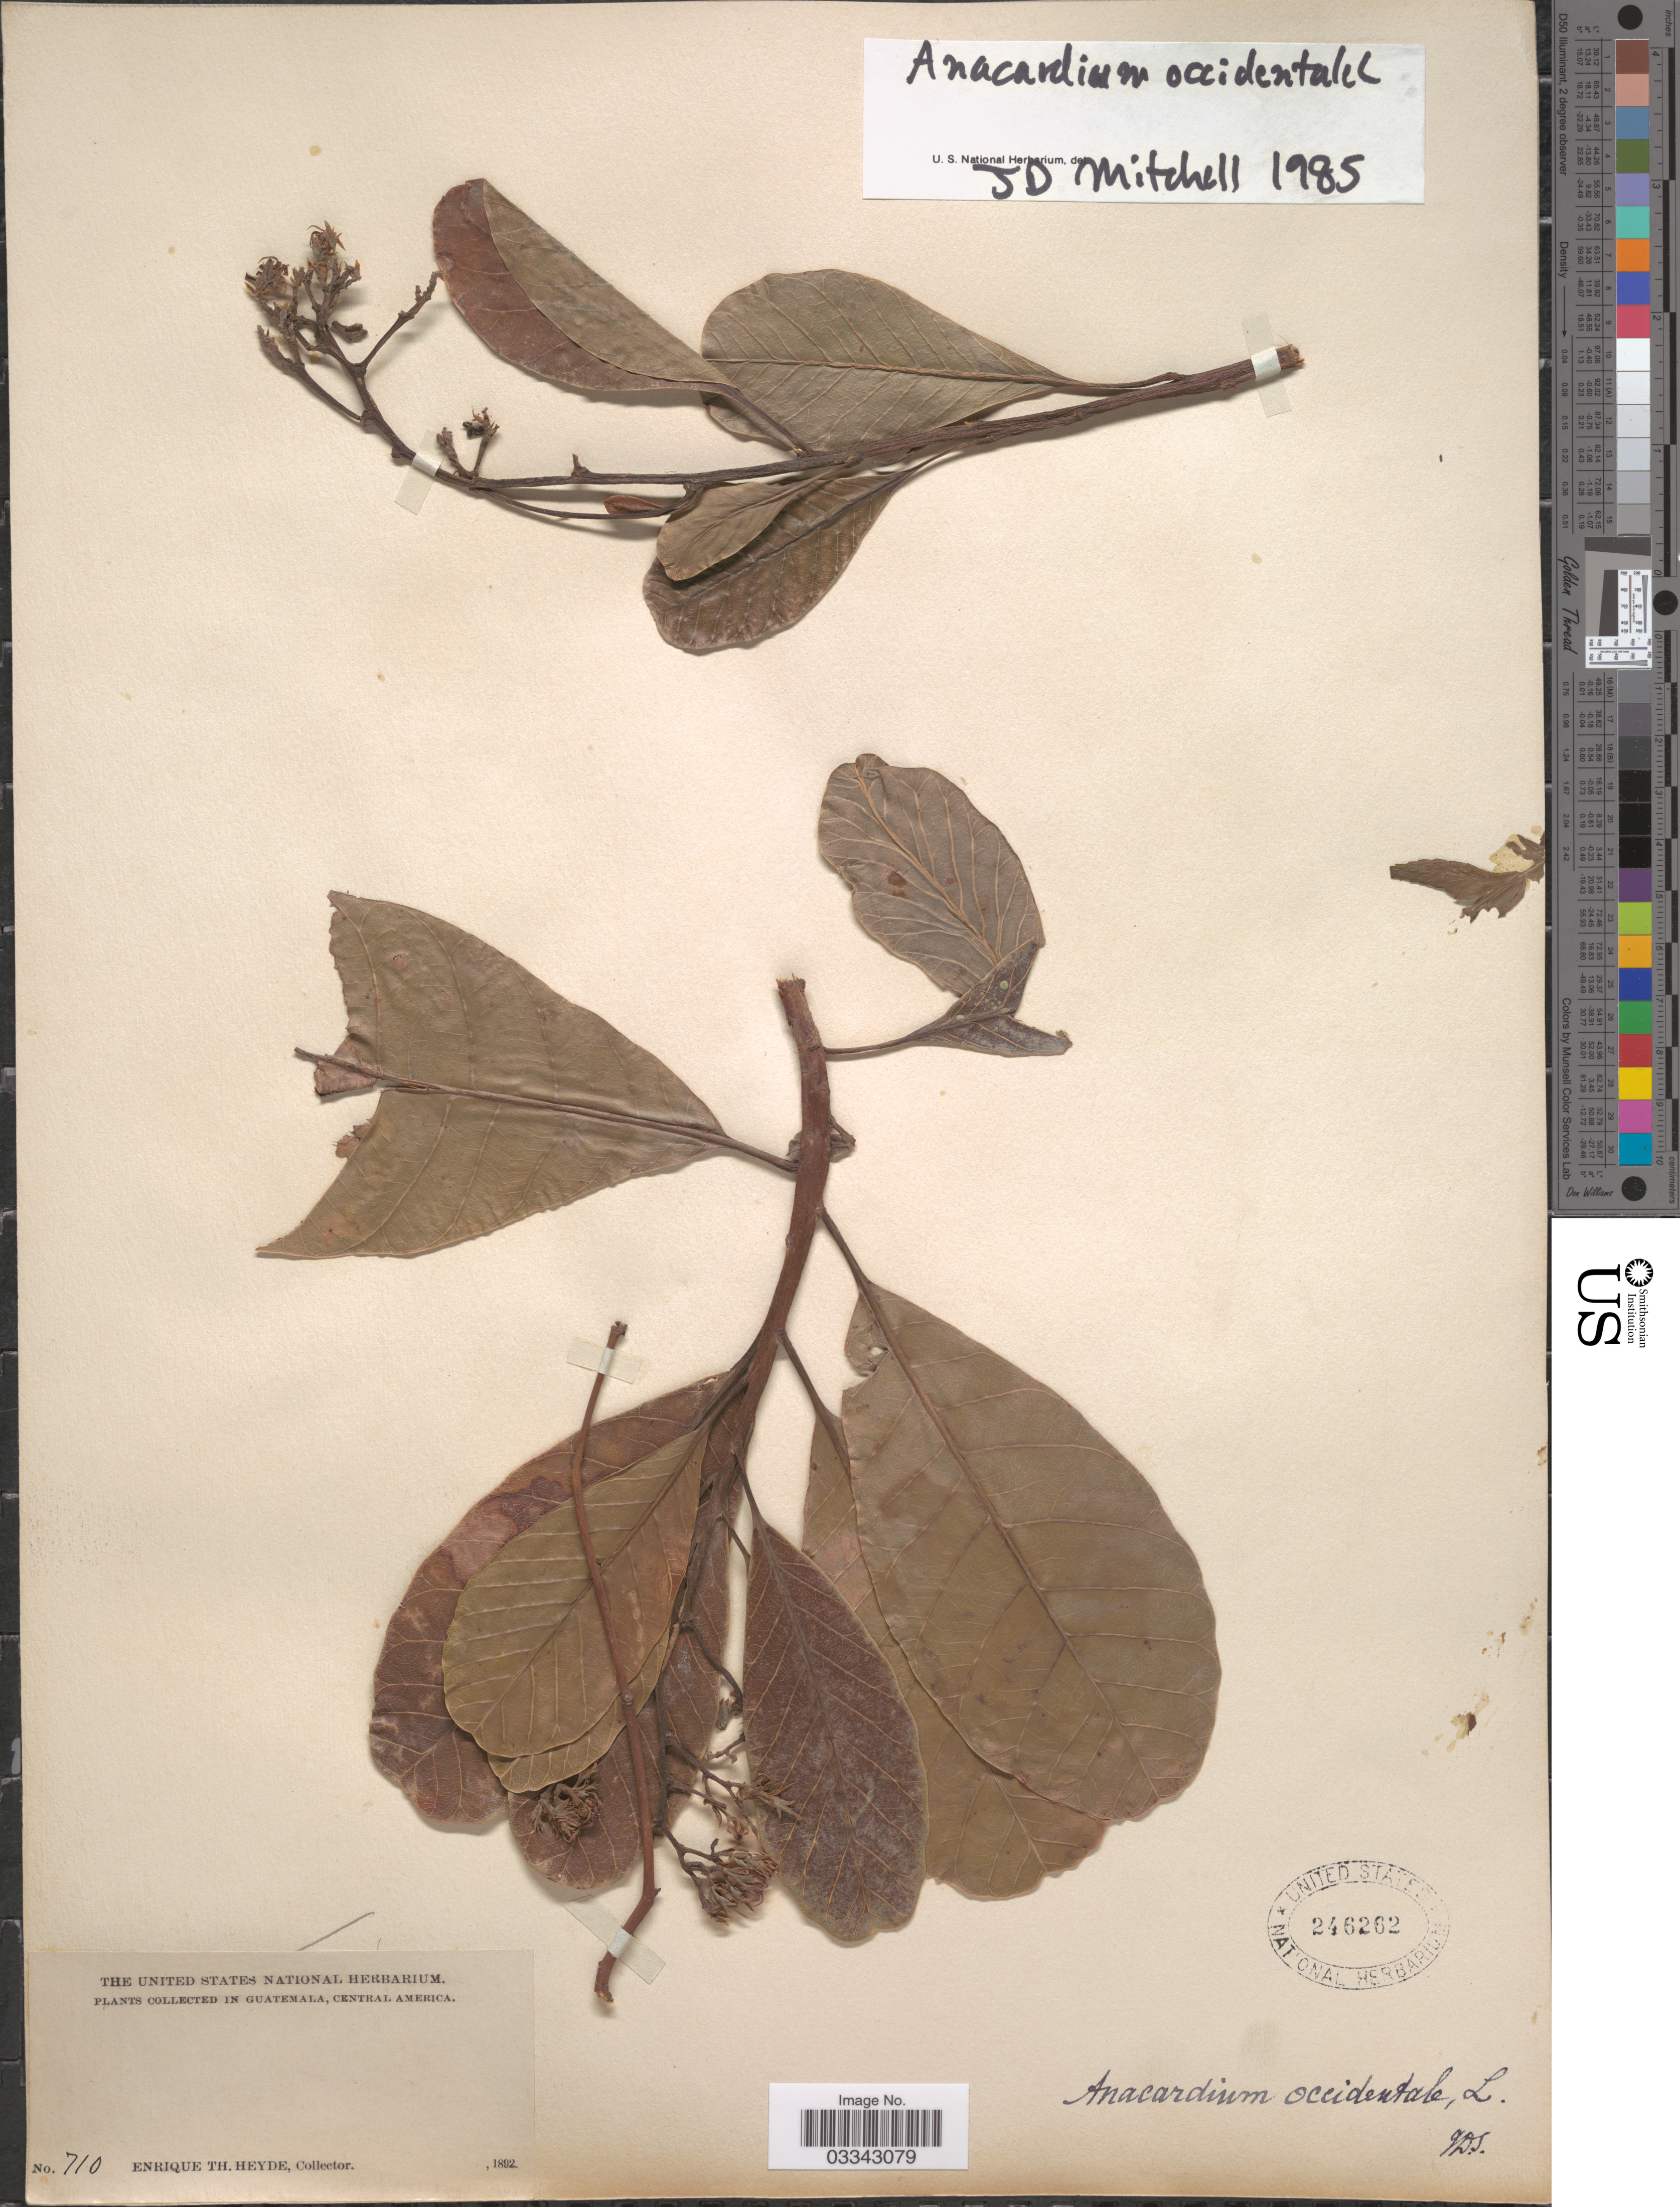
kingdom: Plantae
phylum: Tracheophyta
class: Magnoliopsida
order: Sapindales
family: Anacardiaceae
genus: Anacardium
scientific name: Anacardium occidentale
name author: L.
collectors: E. T. Heyde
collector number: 710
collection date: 1892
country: Guatemala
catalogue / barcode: US 246262